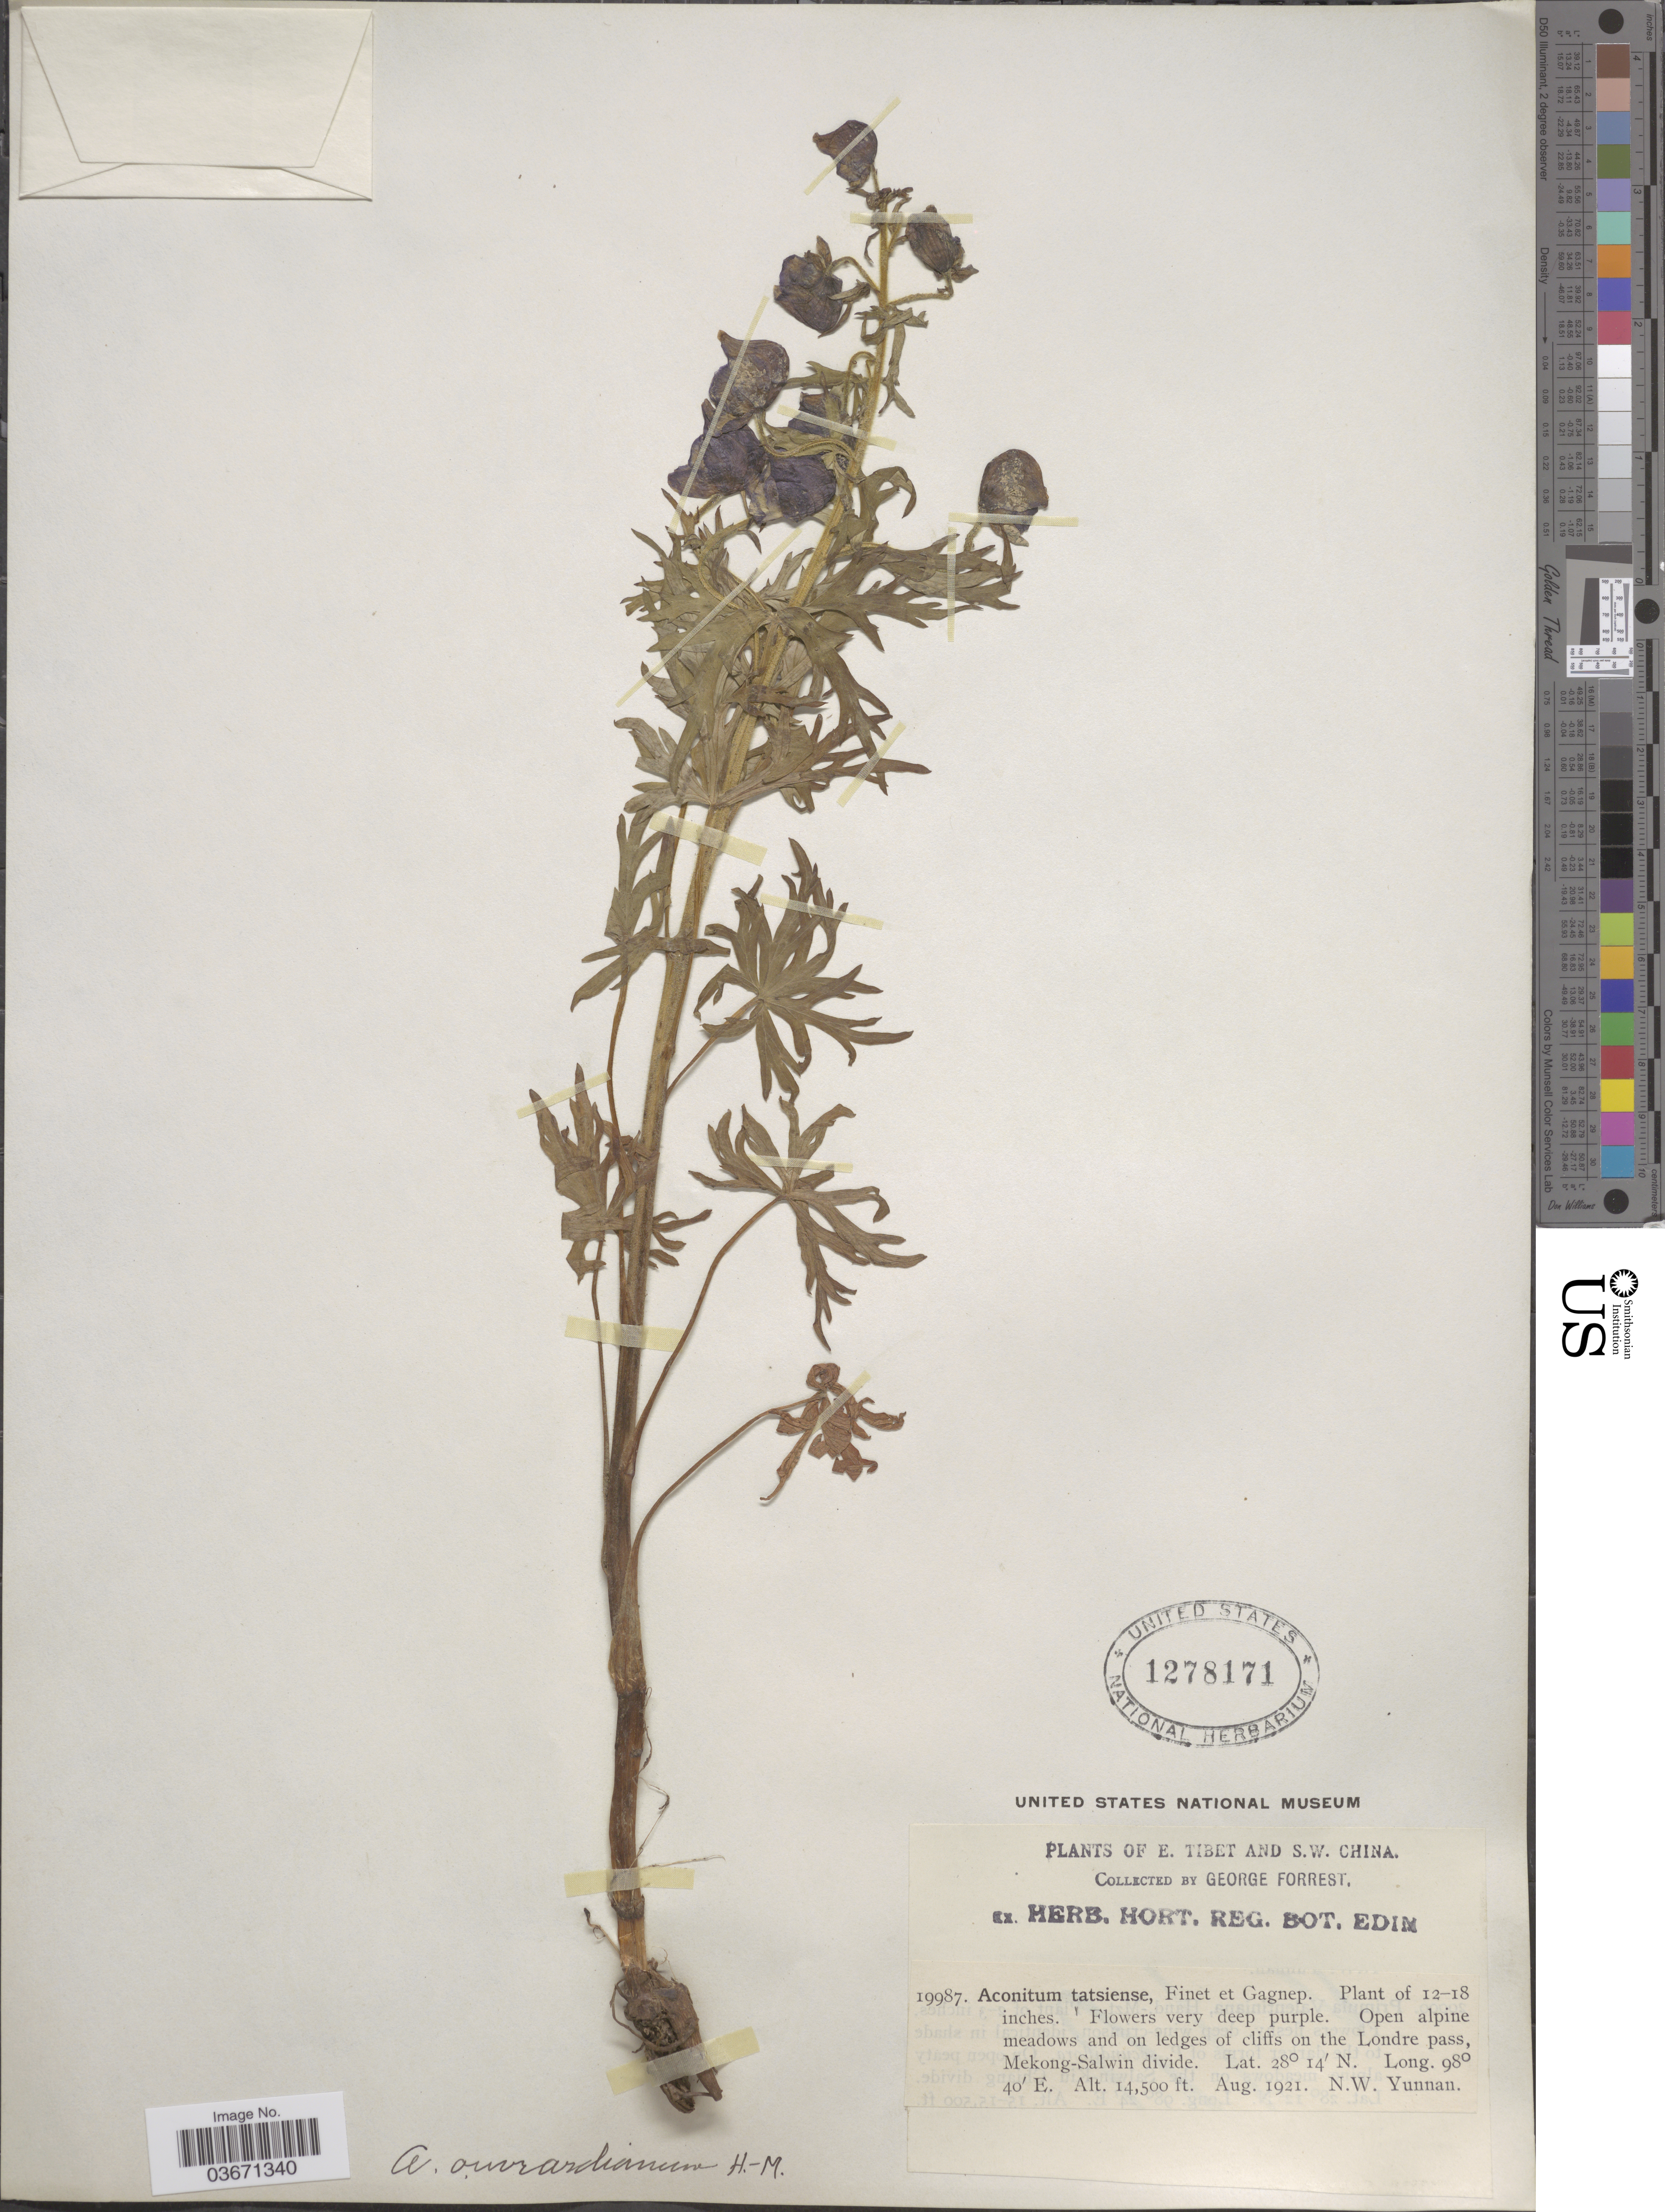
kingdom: Plantae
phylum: Tracheophyta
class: Magnoliopsida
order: Ranunculales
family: Ranunculaceae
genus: Aconitum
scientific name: Aconitum ouvrardianum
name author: Hand.-Mazz.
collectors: G. Forrest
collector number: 19987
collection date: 1921-08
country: China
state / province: Yunnan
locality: S.W. China. On the Londre pass, Mekong-Salwin divide. N.W. Yunnan.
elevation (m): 4420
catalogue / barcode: US 1278171